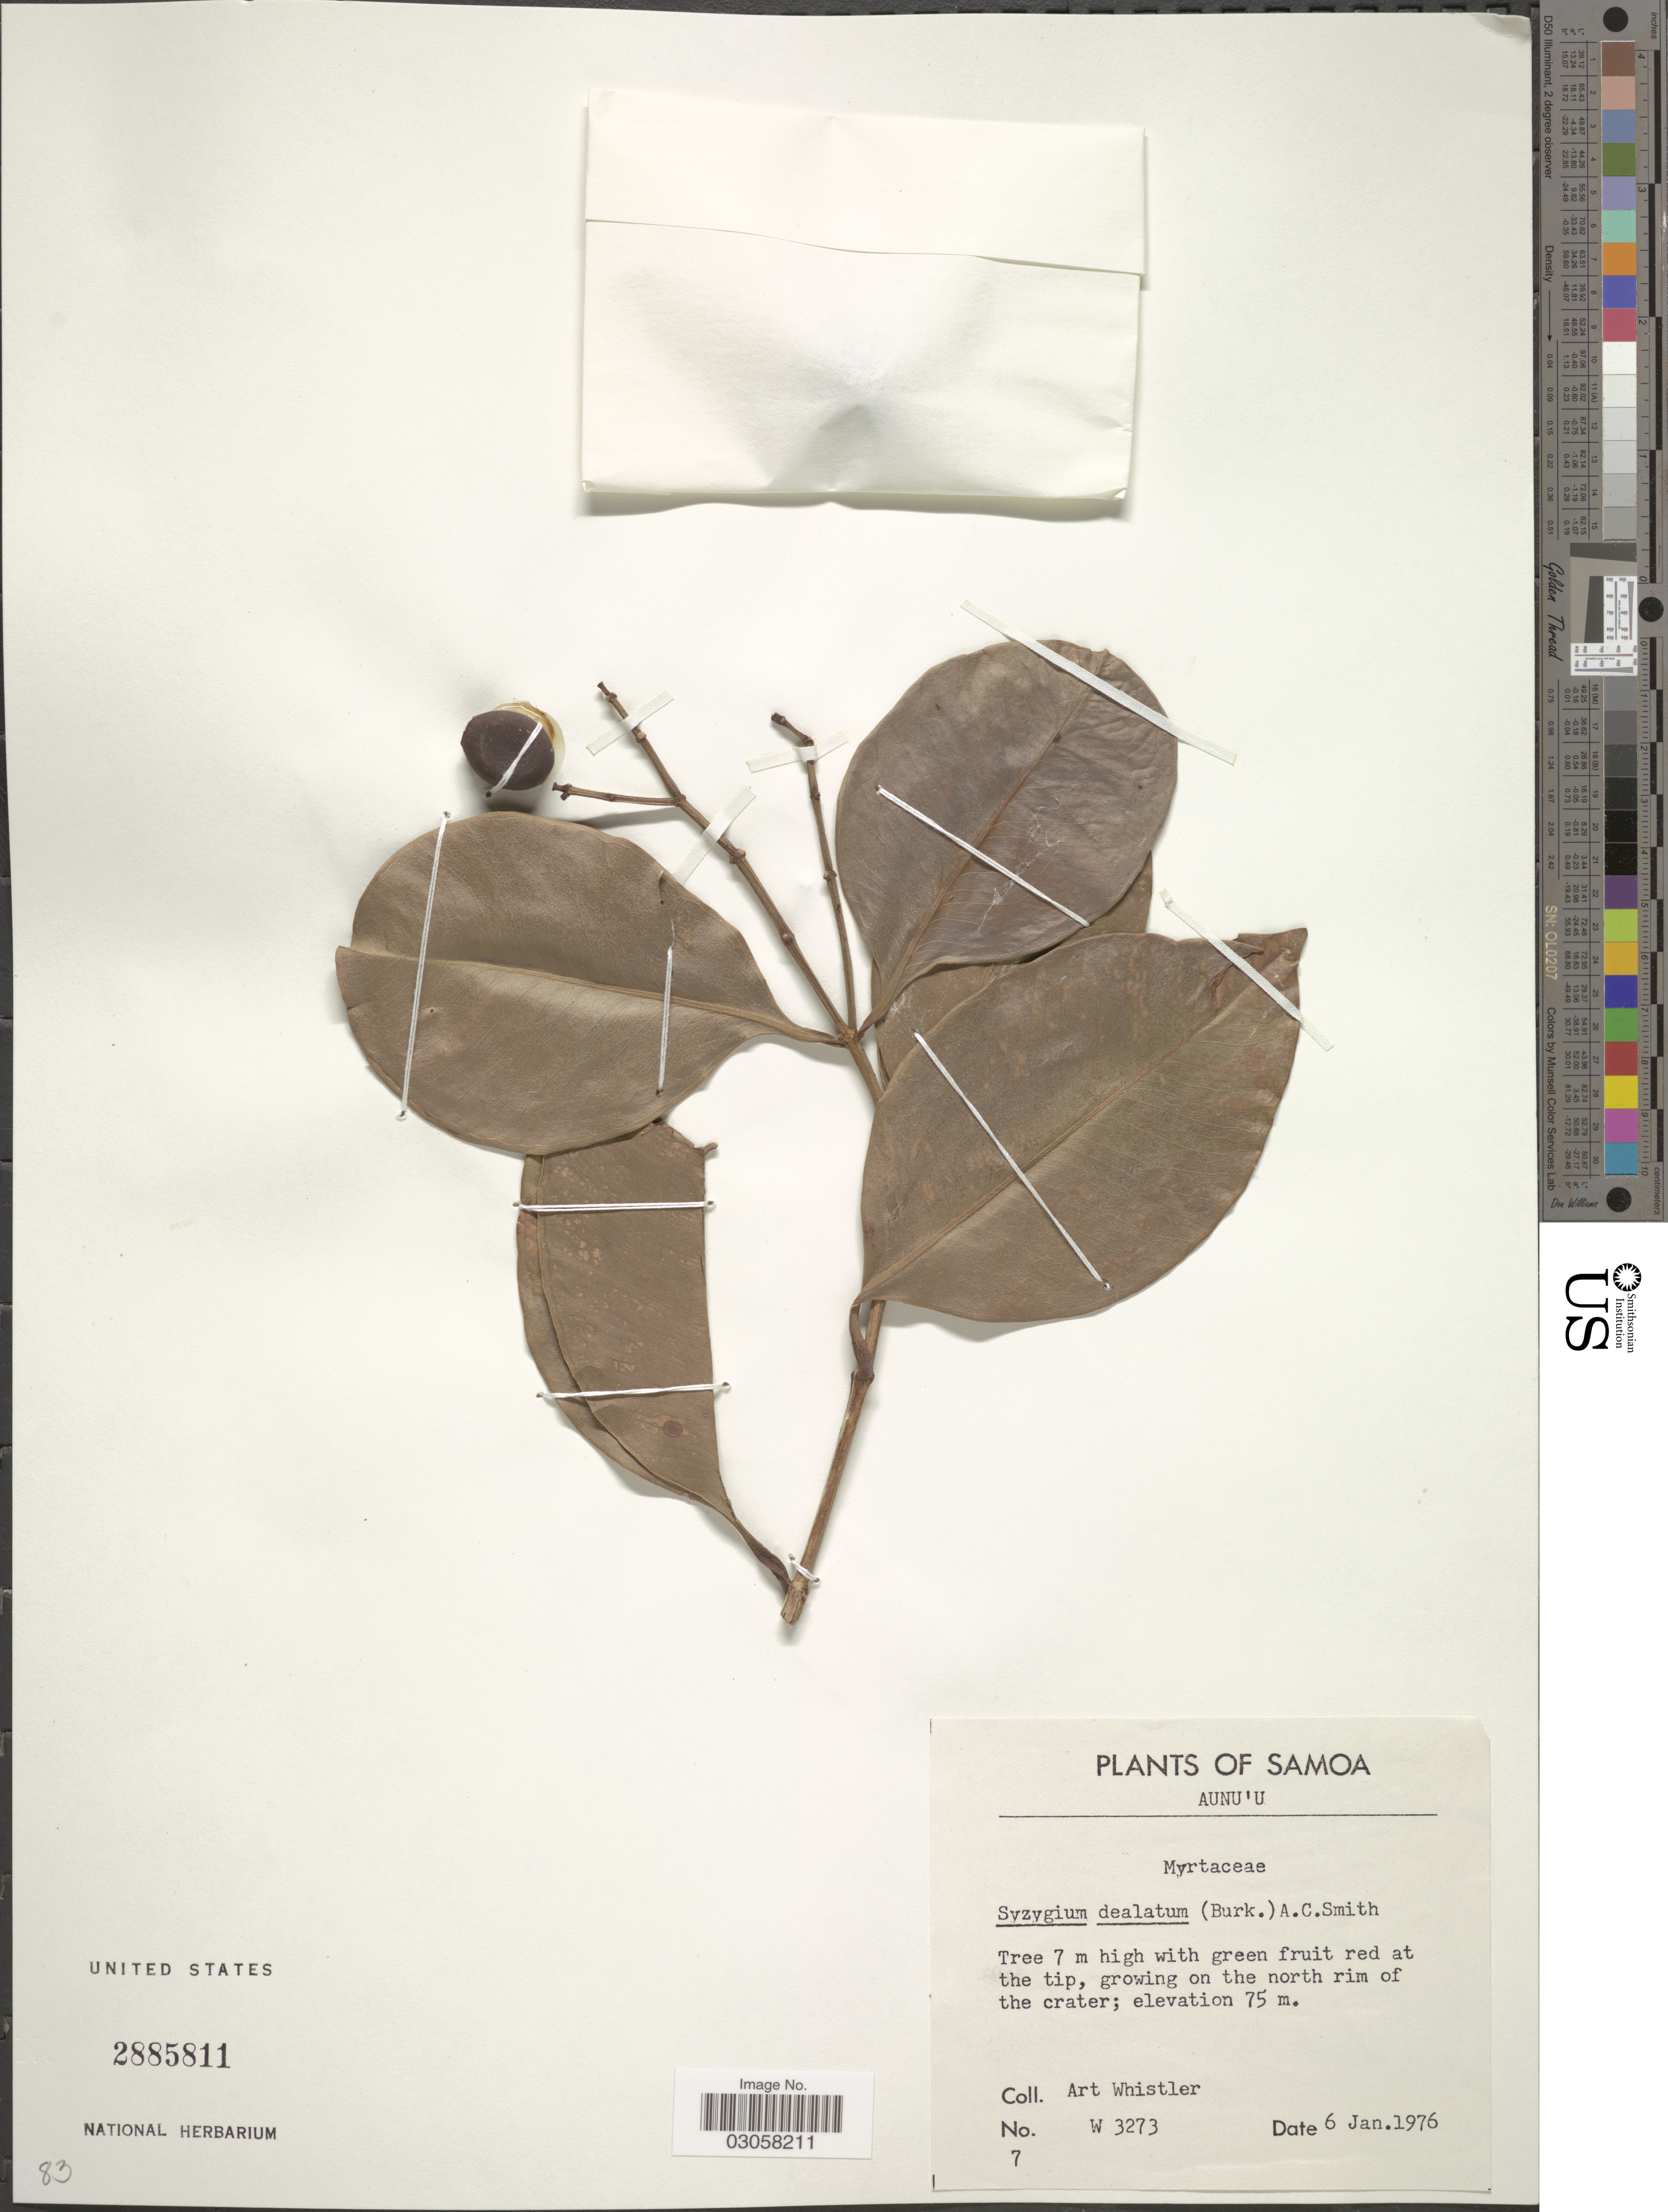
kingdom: Plantae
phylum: Tracheophyta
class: Magnoliopsida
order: Myrtales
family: Myrtaceae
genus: Syzygium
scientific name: Syzygium dealbatum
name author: (Burkhill) A.C. Sm.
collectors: A. Whistler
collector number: W 3273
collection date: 1976-01-06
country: American Samoa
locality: Samoa. Aunu'U. On the north rim of the crater.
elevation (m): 75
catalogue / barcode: US 2885811